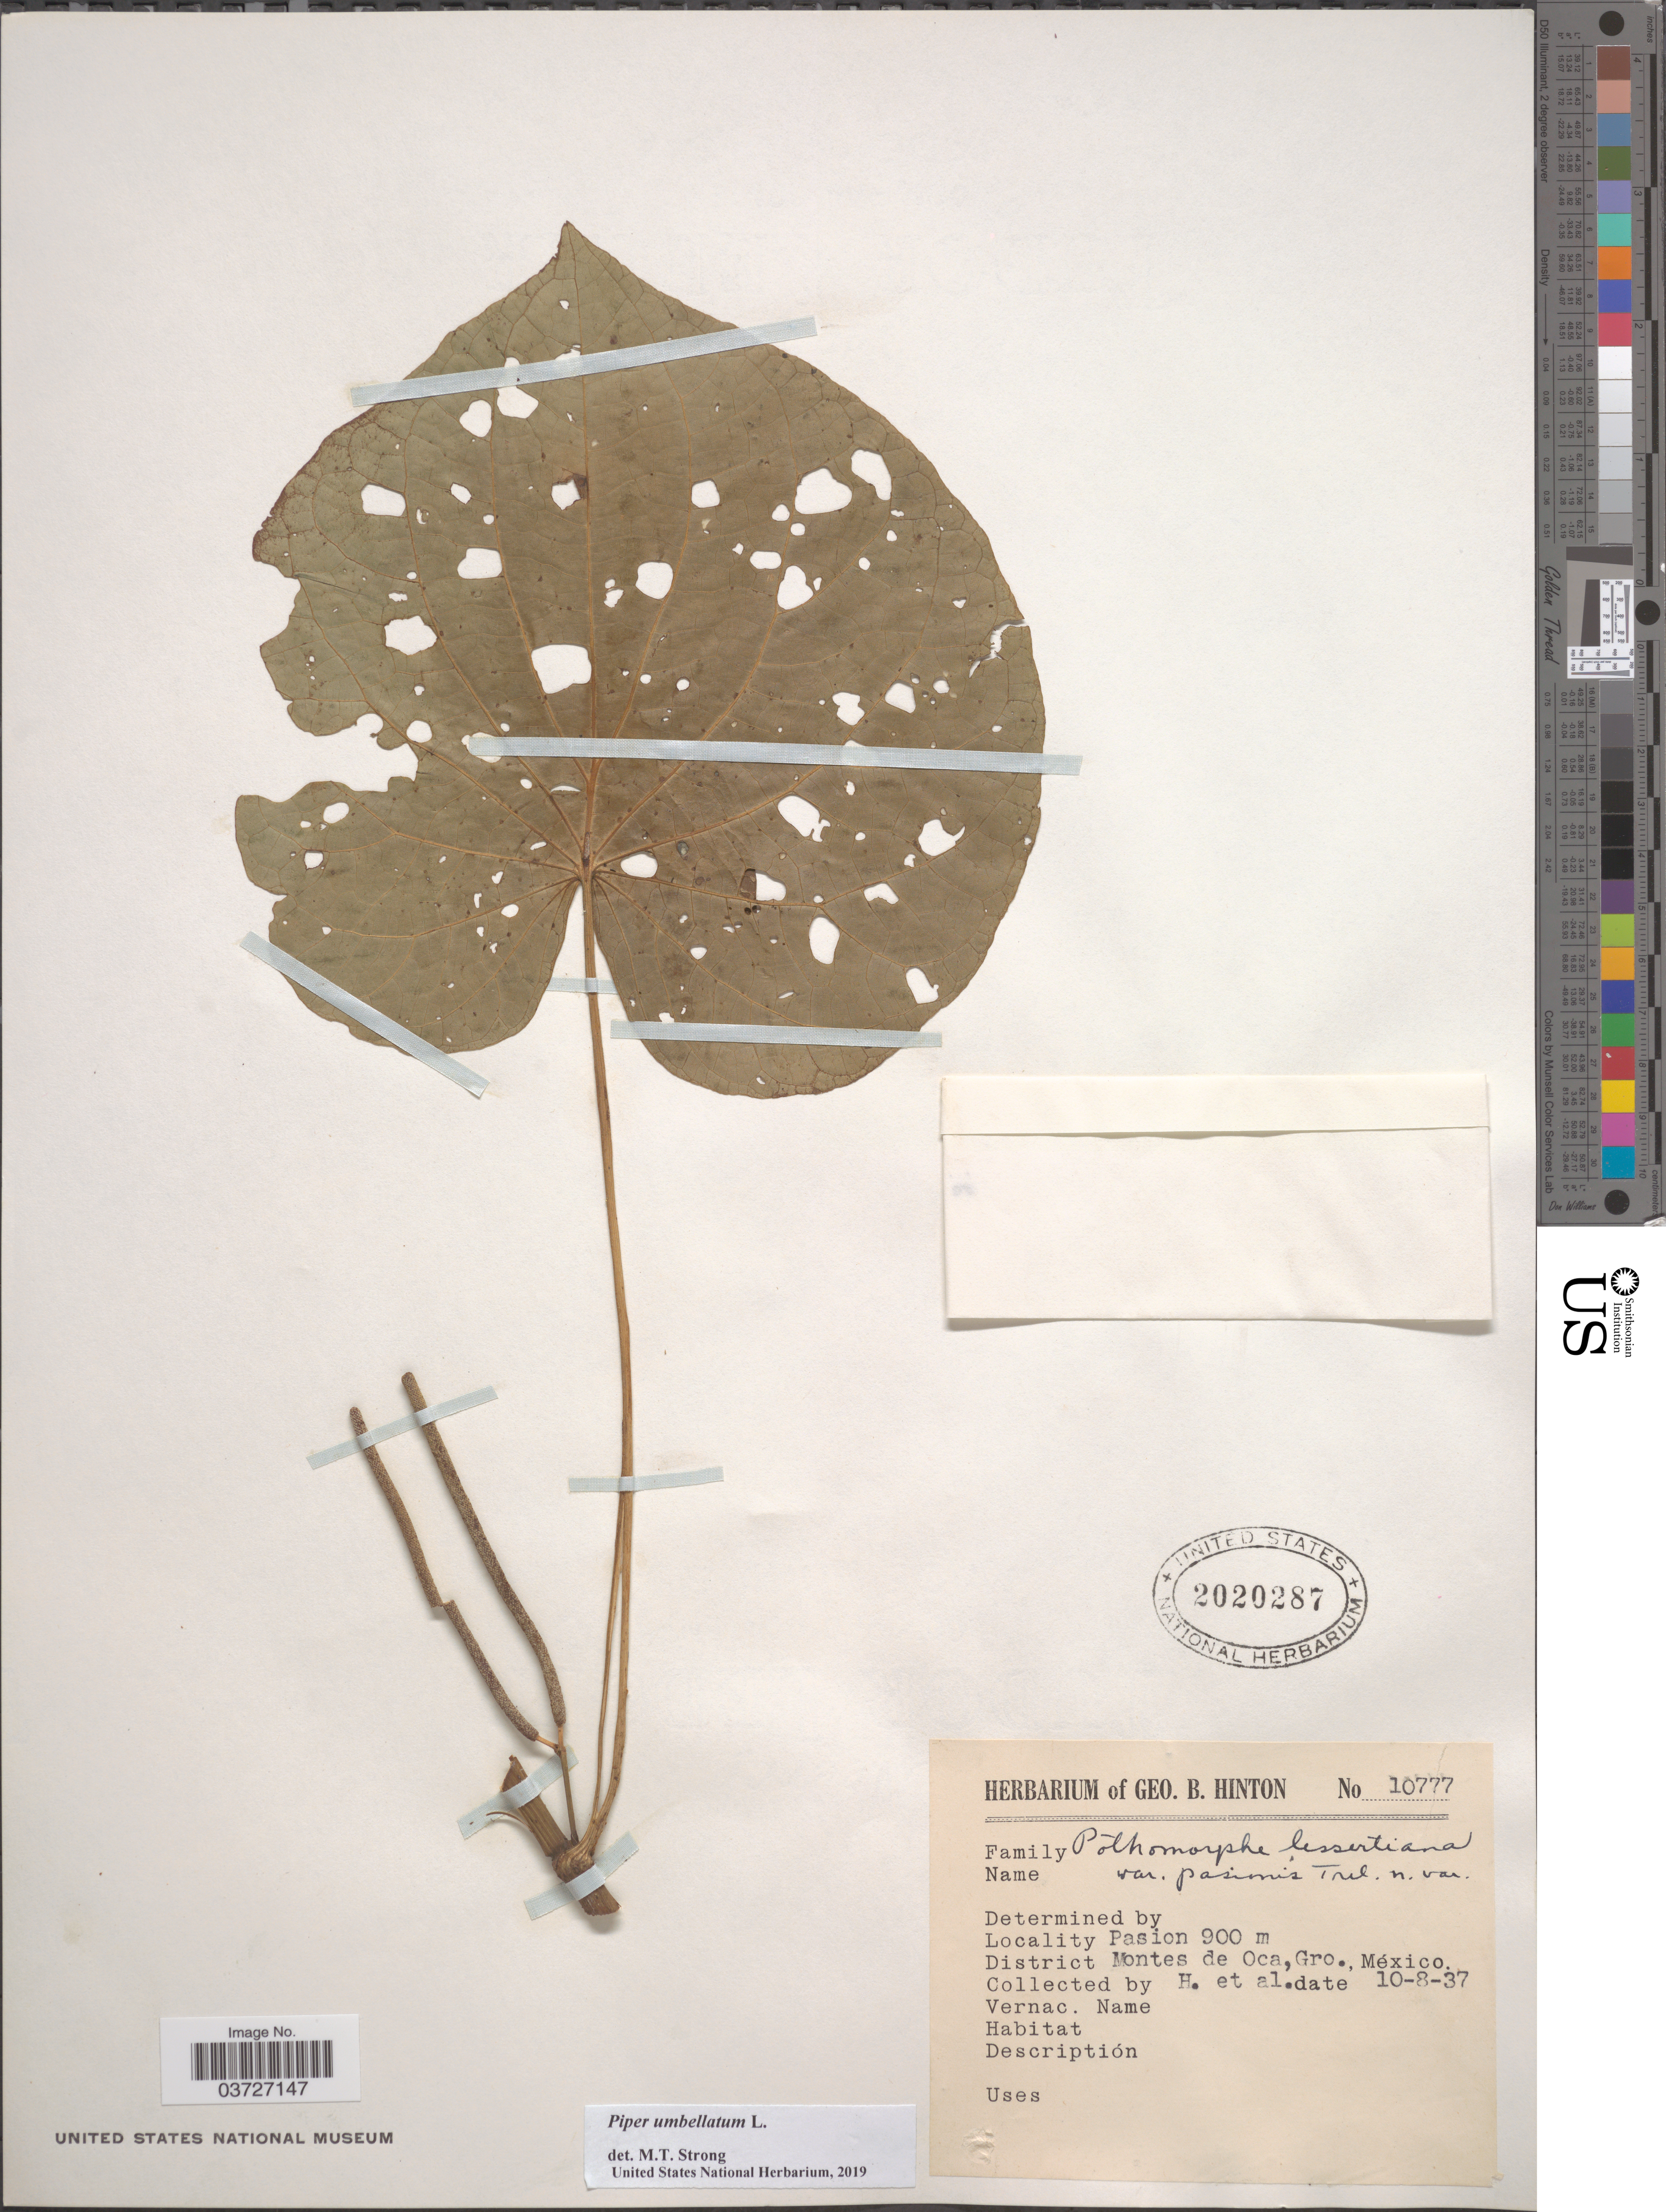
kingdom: Plantae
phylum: Tracheophyta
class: Magnoliopsida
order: Piperales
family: Piperaceae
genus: Piper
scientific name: Piper umbellatum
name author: L.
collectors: G. B. Hinton & et al.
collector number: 10777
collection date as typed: Transcribed d/m/y: 10/8/37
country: Mexico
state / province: Guerrero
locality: Pasion, District Montes de Oca.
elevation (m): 900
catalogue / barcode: US 2020287